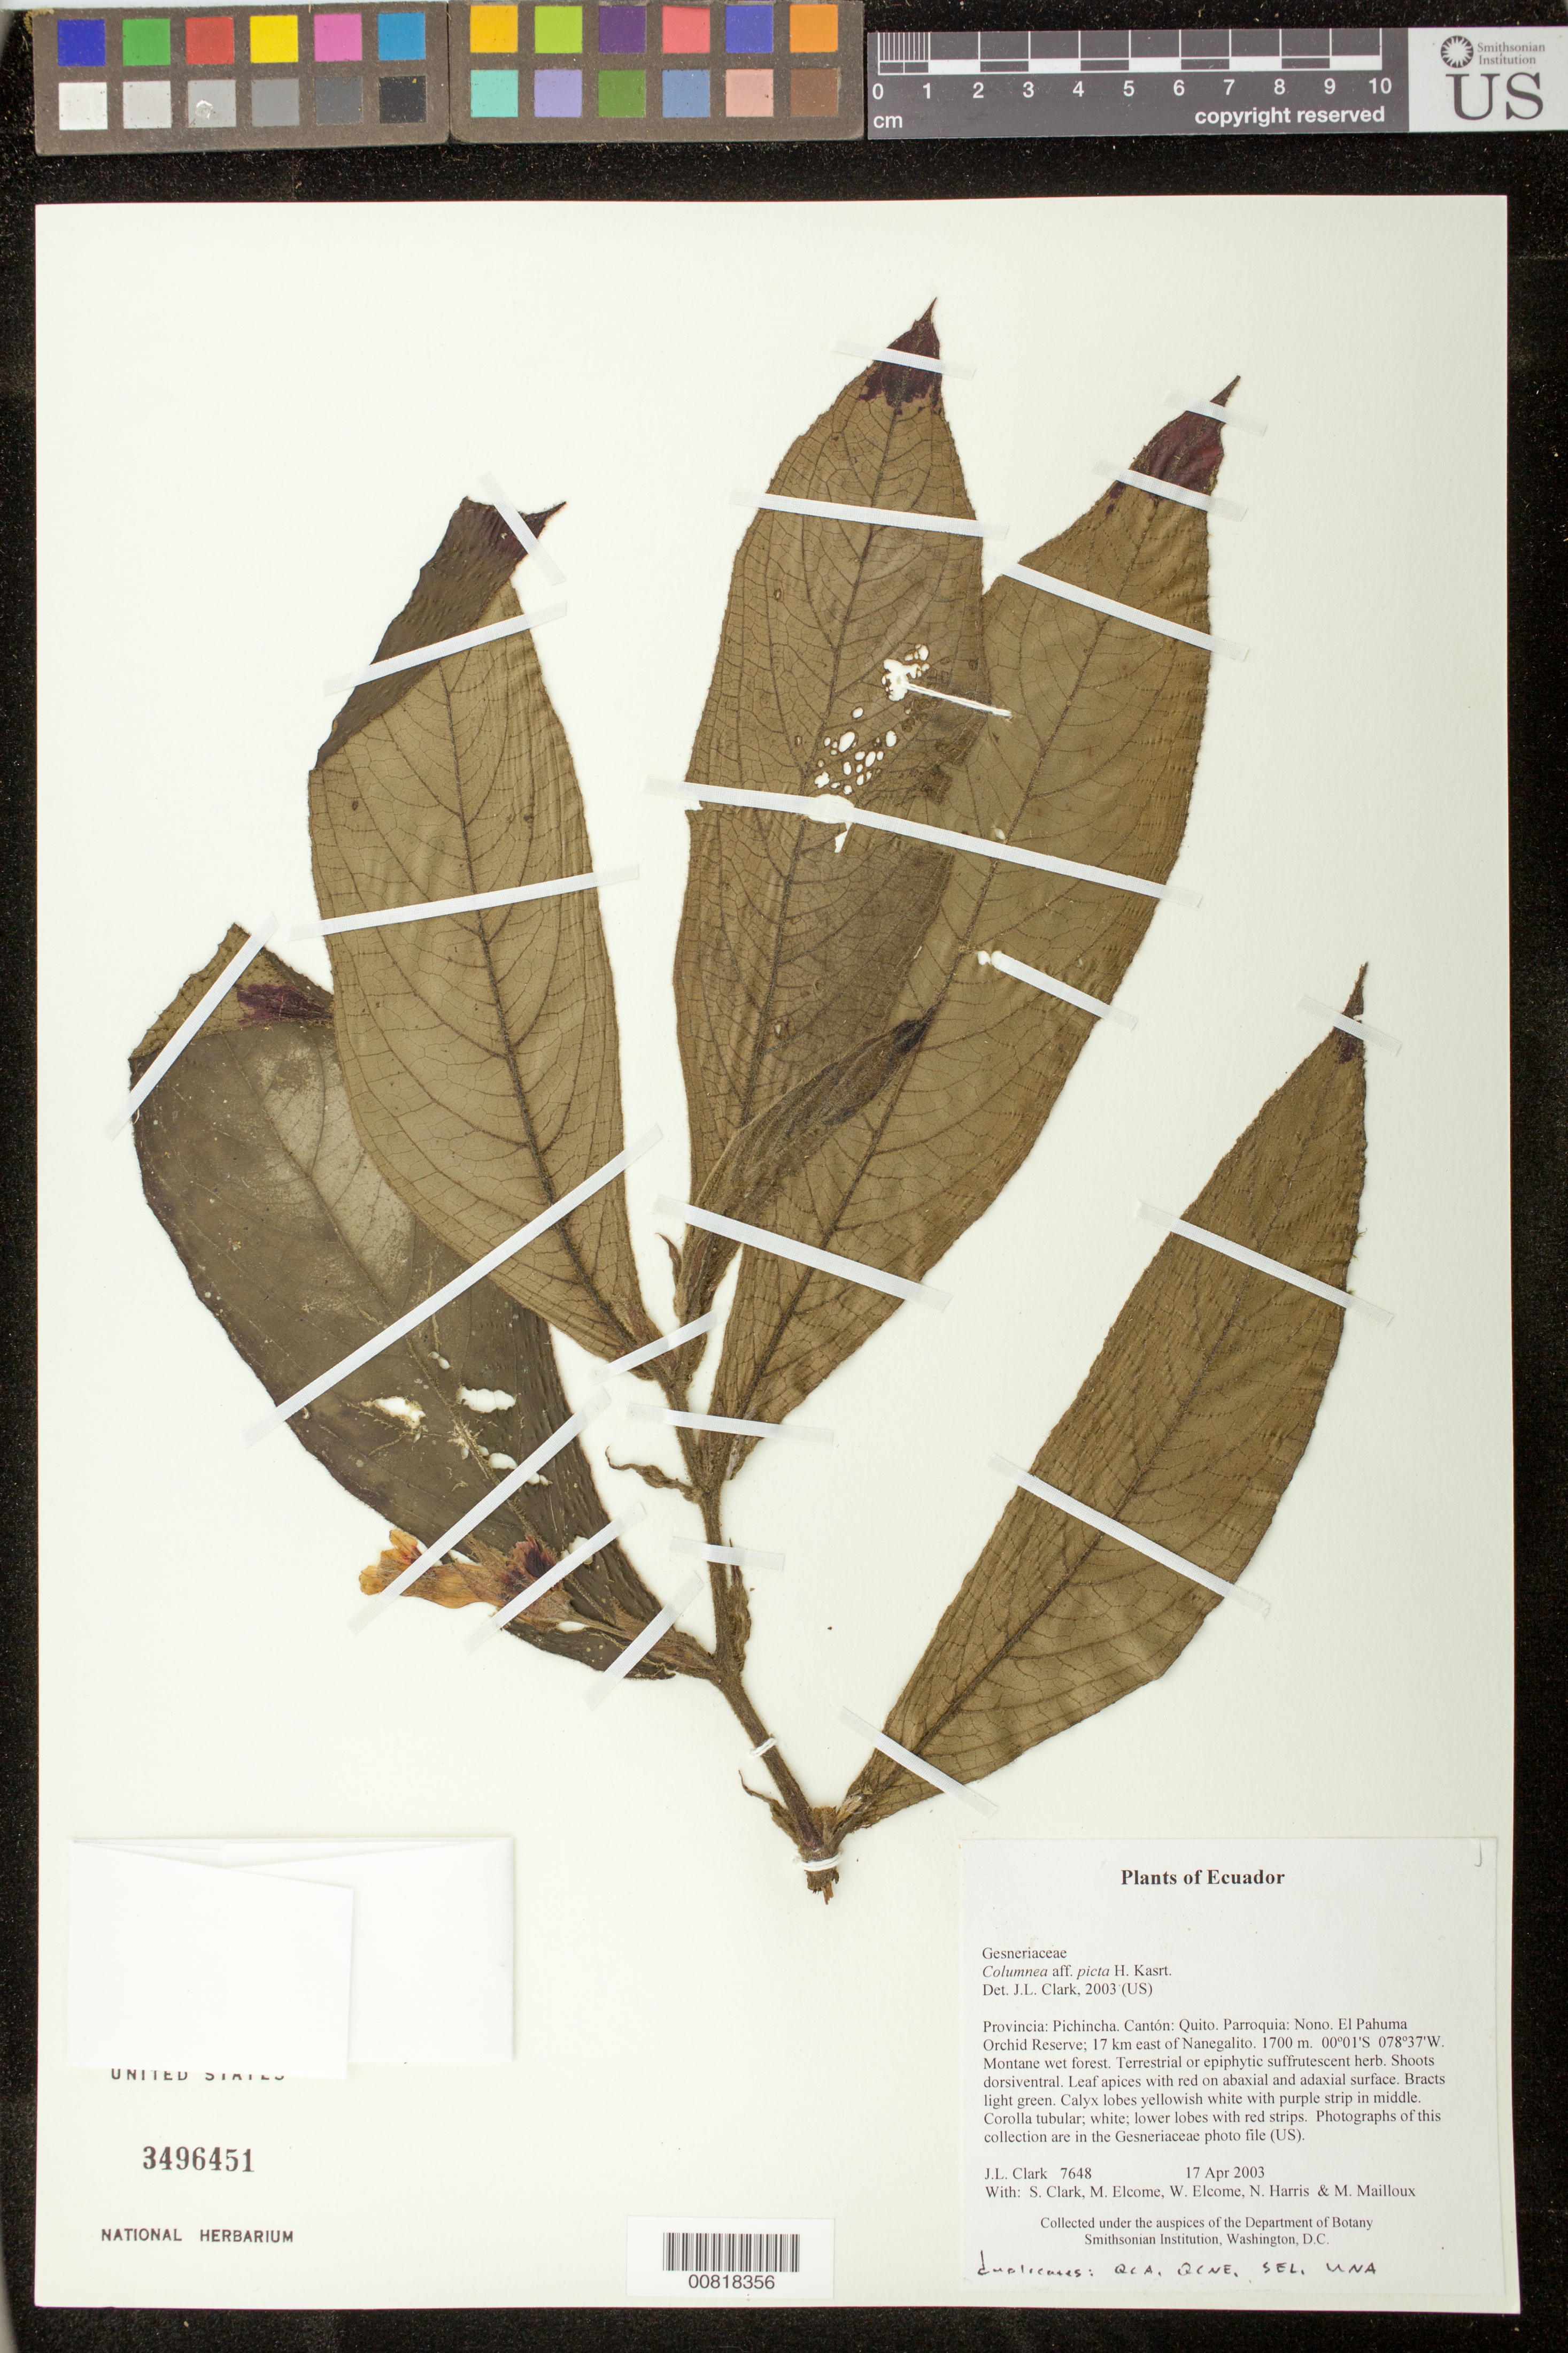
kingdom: Plantae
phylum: Tracheophyta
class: Magnoliopsida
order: Lamiales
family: Gesneriaceae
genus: Columnea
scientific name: Columnea angulata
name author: J.L. Clark & Tobar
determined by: Skog, Laurence E.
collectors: J. L. Clark, S. Clark, M. Elcome, W. Elcome, N. Harris & M. Mailloux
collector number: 7648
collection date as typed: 17 Apr 2003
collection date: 2003-04-17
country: Ecuador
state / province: Pichincha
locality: Quito. Parroquia: Nono. El Pahuma Orchid Reserve; 17 km east of Nanegalito.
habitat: Montane wet forest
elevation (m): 1700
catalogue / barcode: US 3496451